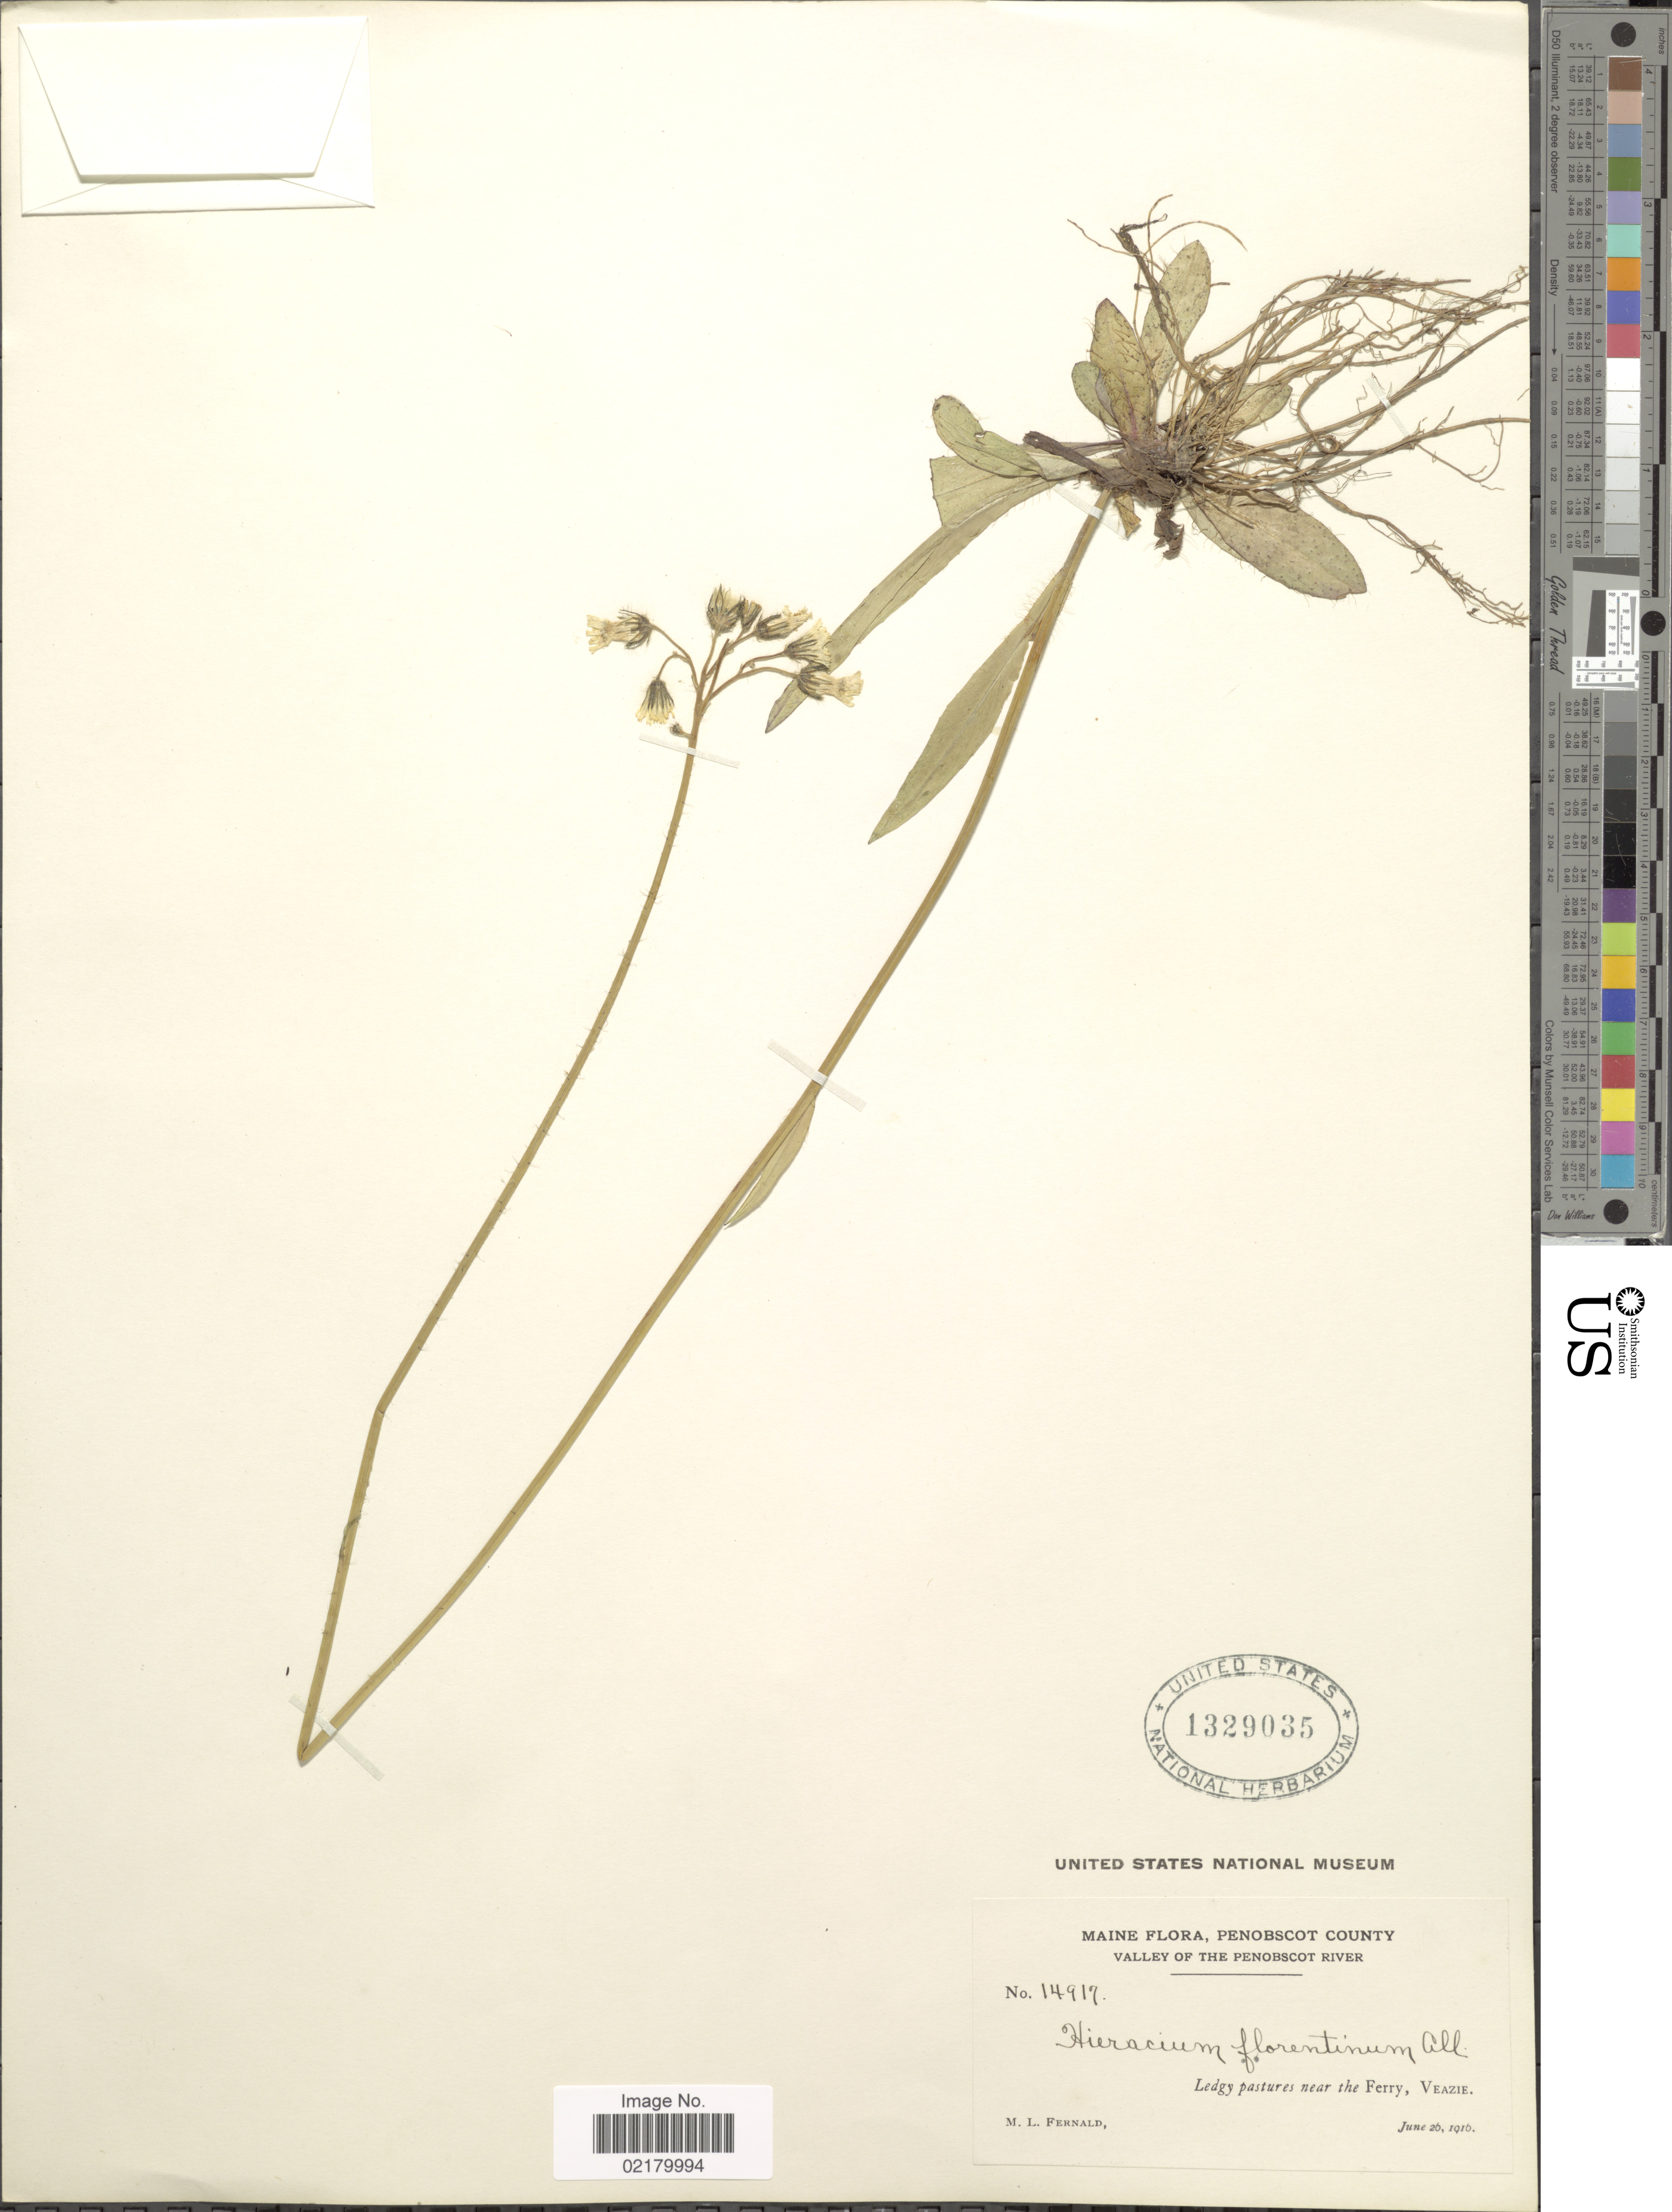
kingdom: Plantae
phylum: Tracheophyta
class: Magnoliopsida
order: Asterales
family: Asteraceae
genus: Pilosella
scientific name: Pilosella piloselloides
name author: (Vill.) Soják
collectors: M. L. Fernald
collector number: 14917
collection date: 1916-06-26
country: United States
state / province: Maine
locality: Penobscot County, Valley of the Penobscot River, ledgy pastures near the Ferry, Veazie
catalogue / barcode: US 1329035